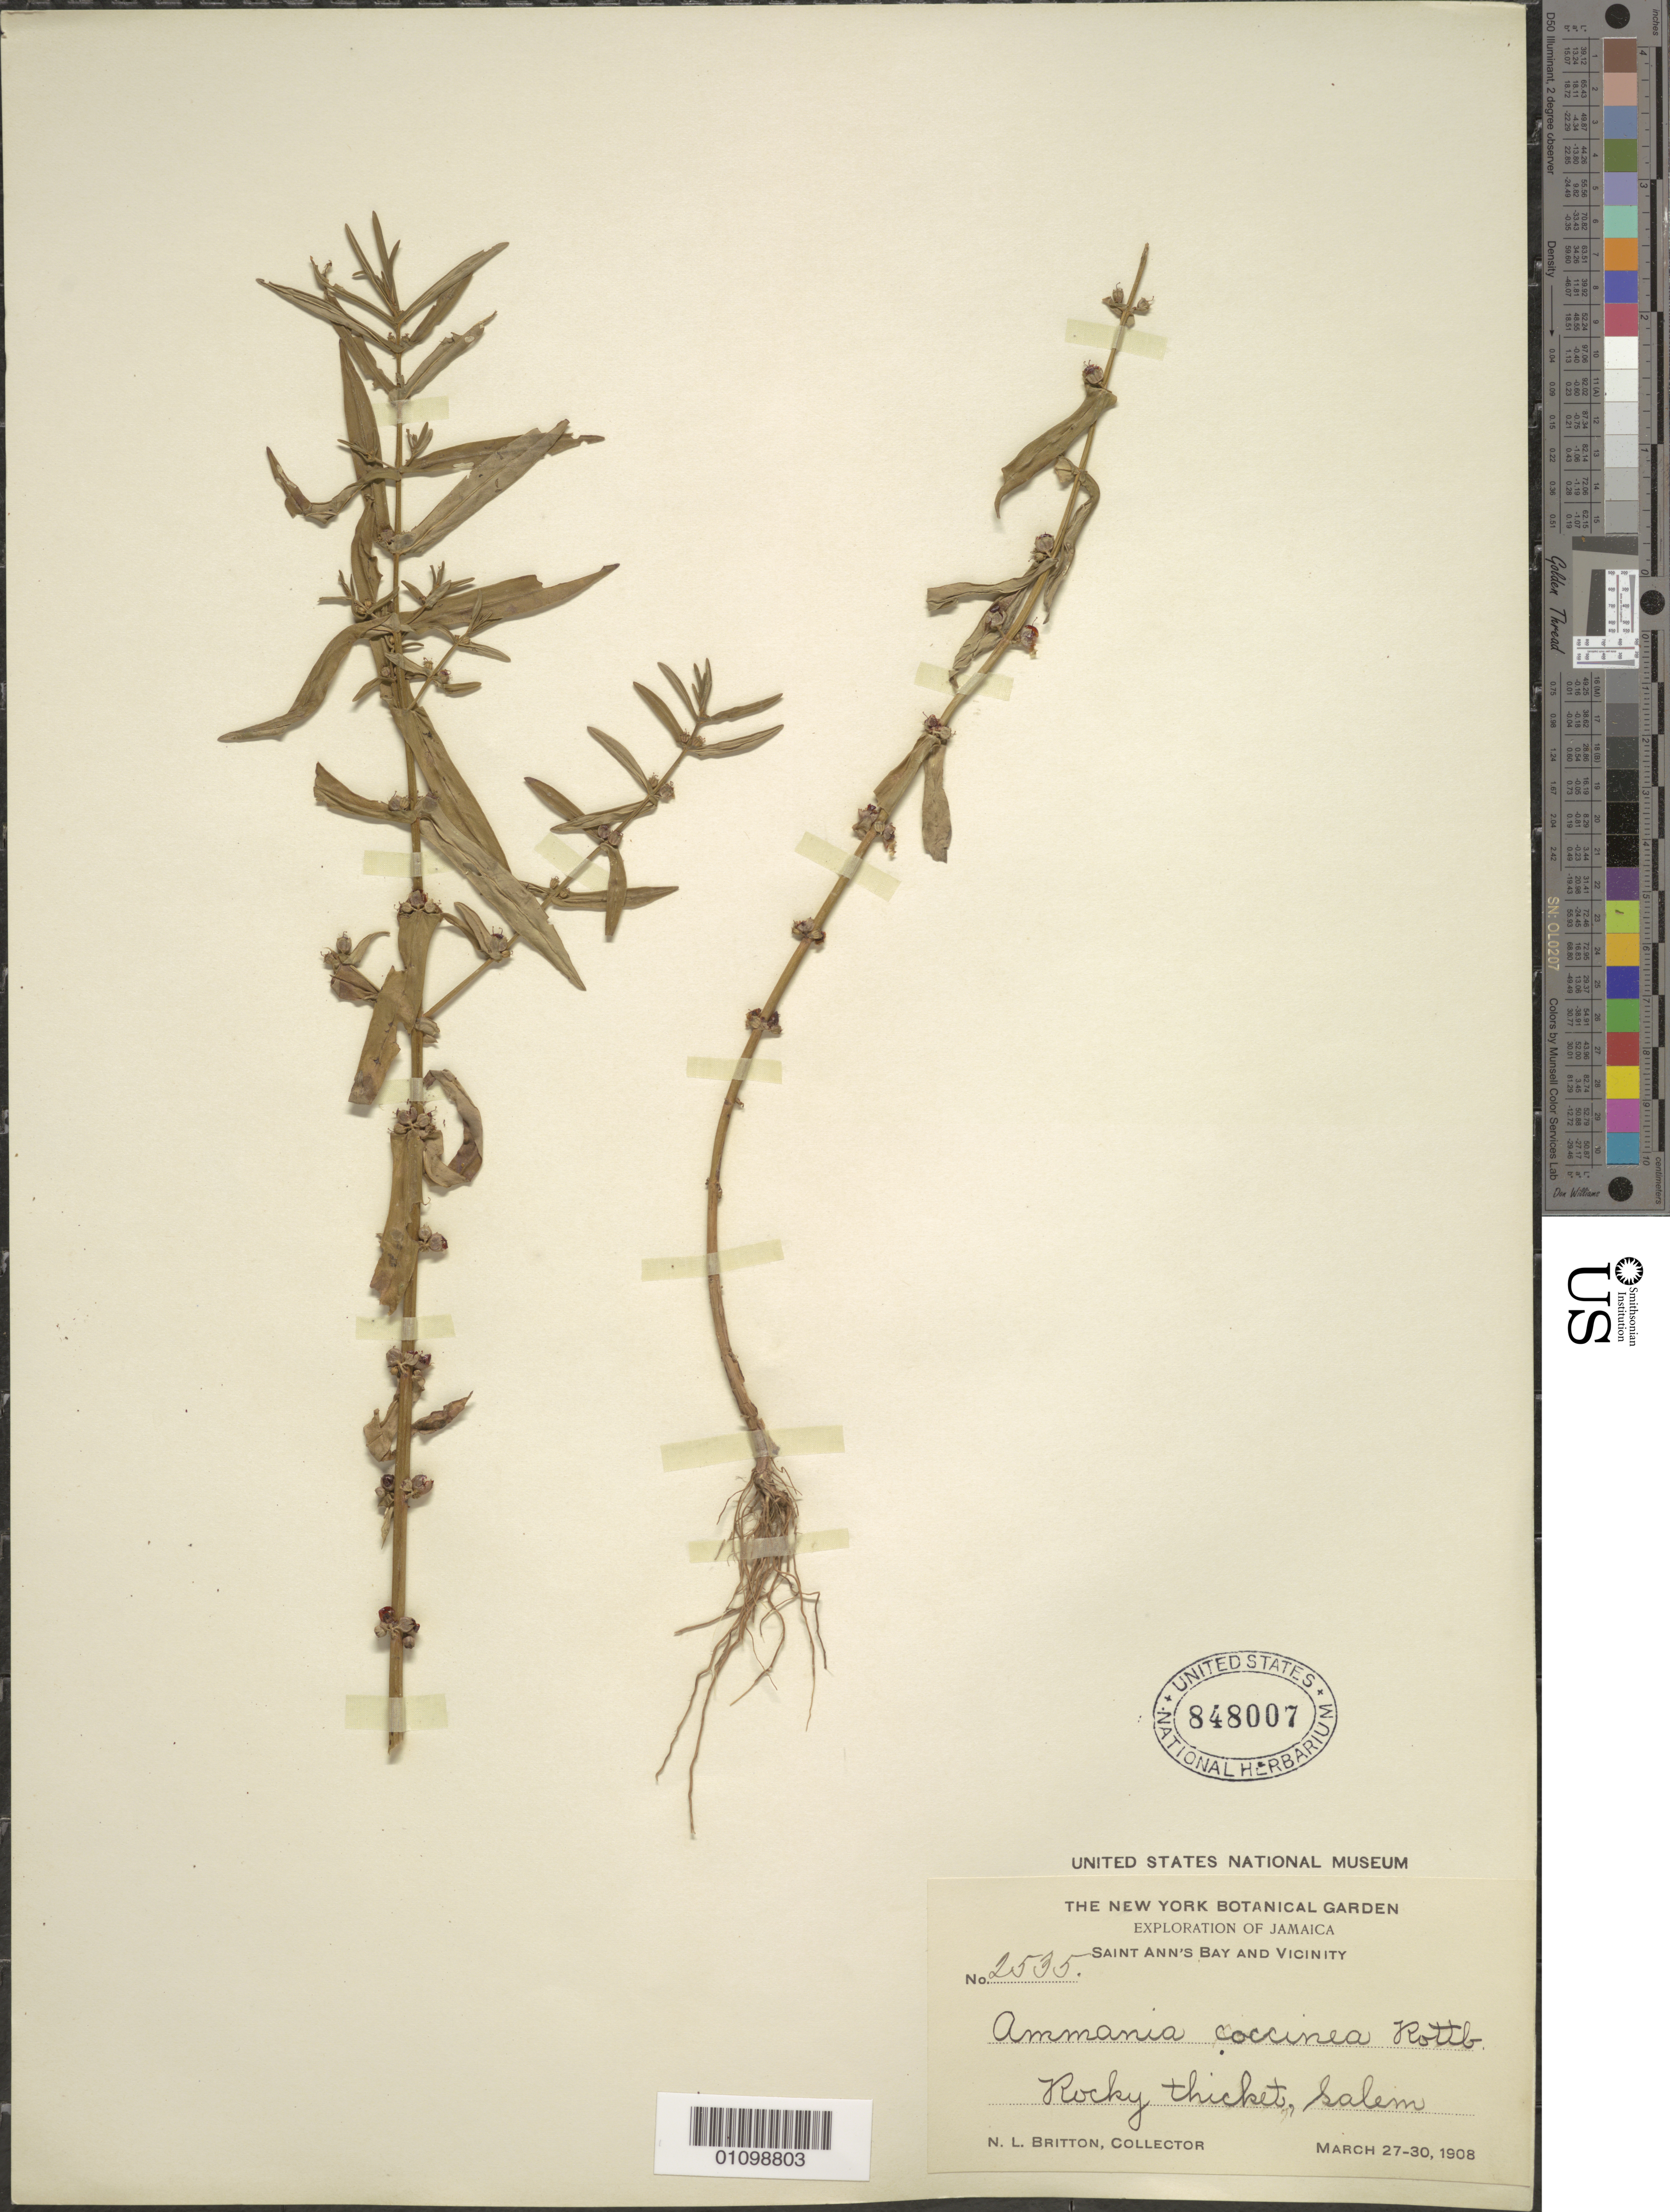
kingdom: Plantae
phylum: Tracheophyta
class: Magnoliopsida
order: Myrtales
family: Lythraceae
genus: Ammannia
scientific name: Ammannia coccinea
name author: Rottb.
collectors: N. Britton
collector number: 2535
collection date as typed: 27 Mar 1908 to 30 Mar 1908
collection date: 1908-03-27/1908-03-30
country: Jamaica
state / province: Saint Ann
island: Jamaica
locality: St. Ann's Bay and Vicinity. Rocky thicket, Salem.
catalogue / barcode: US 848007